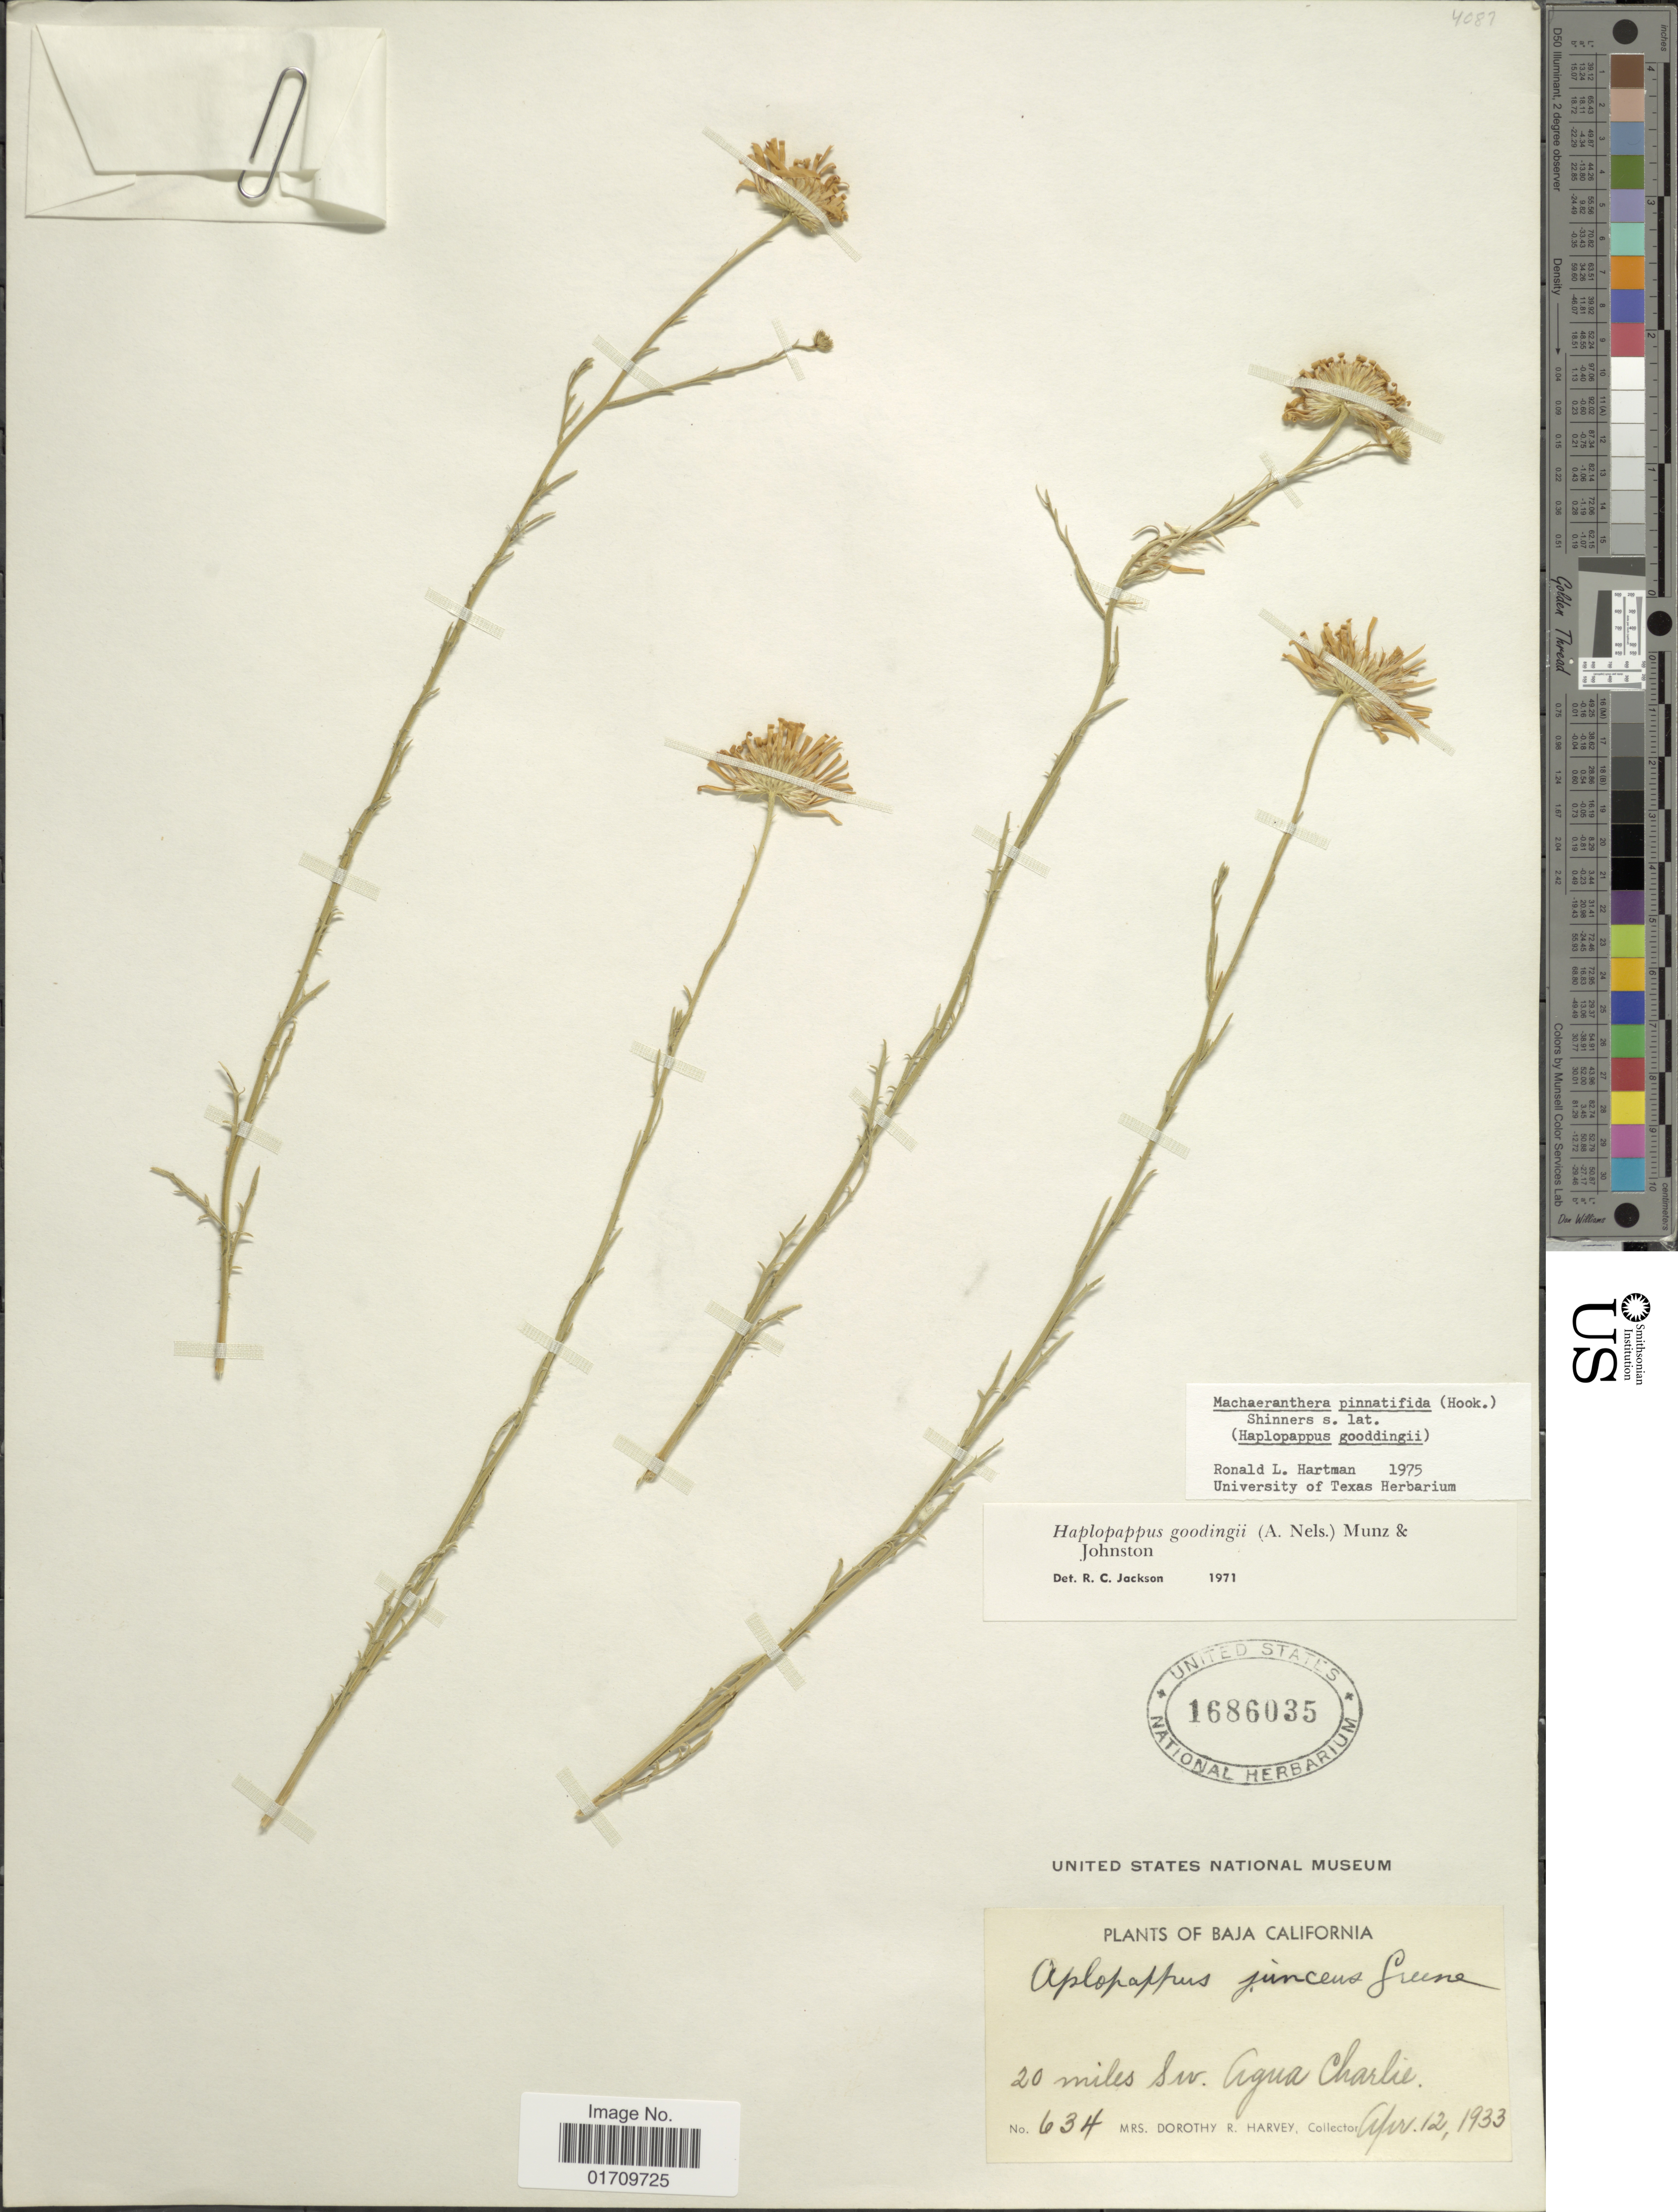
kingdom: Plantae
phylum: Tracheophyta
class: Magnoliopsida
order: Asterales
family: Asteraceae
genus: Machaeranthera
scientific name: Machaeranthera pinnatifida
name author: (Hook.) Shinners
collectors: Harvey, Mrs. D. R.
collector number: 634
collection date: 1933-04-12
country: Mexico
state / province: Baja California Sur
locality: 20 miles sw. Agua Charlie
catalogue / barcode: US 1686035